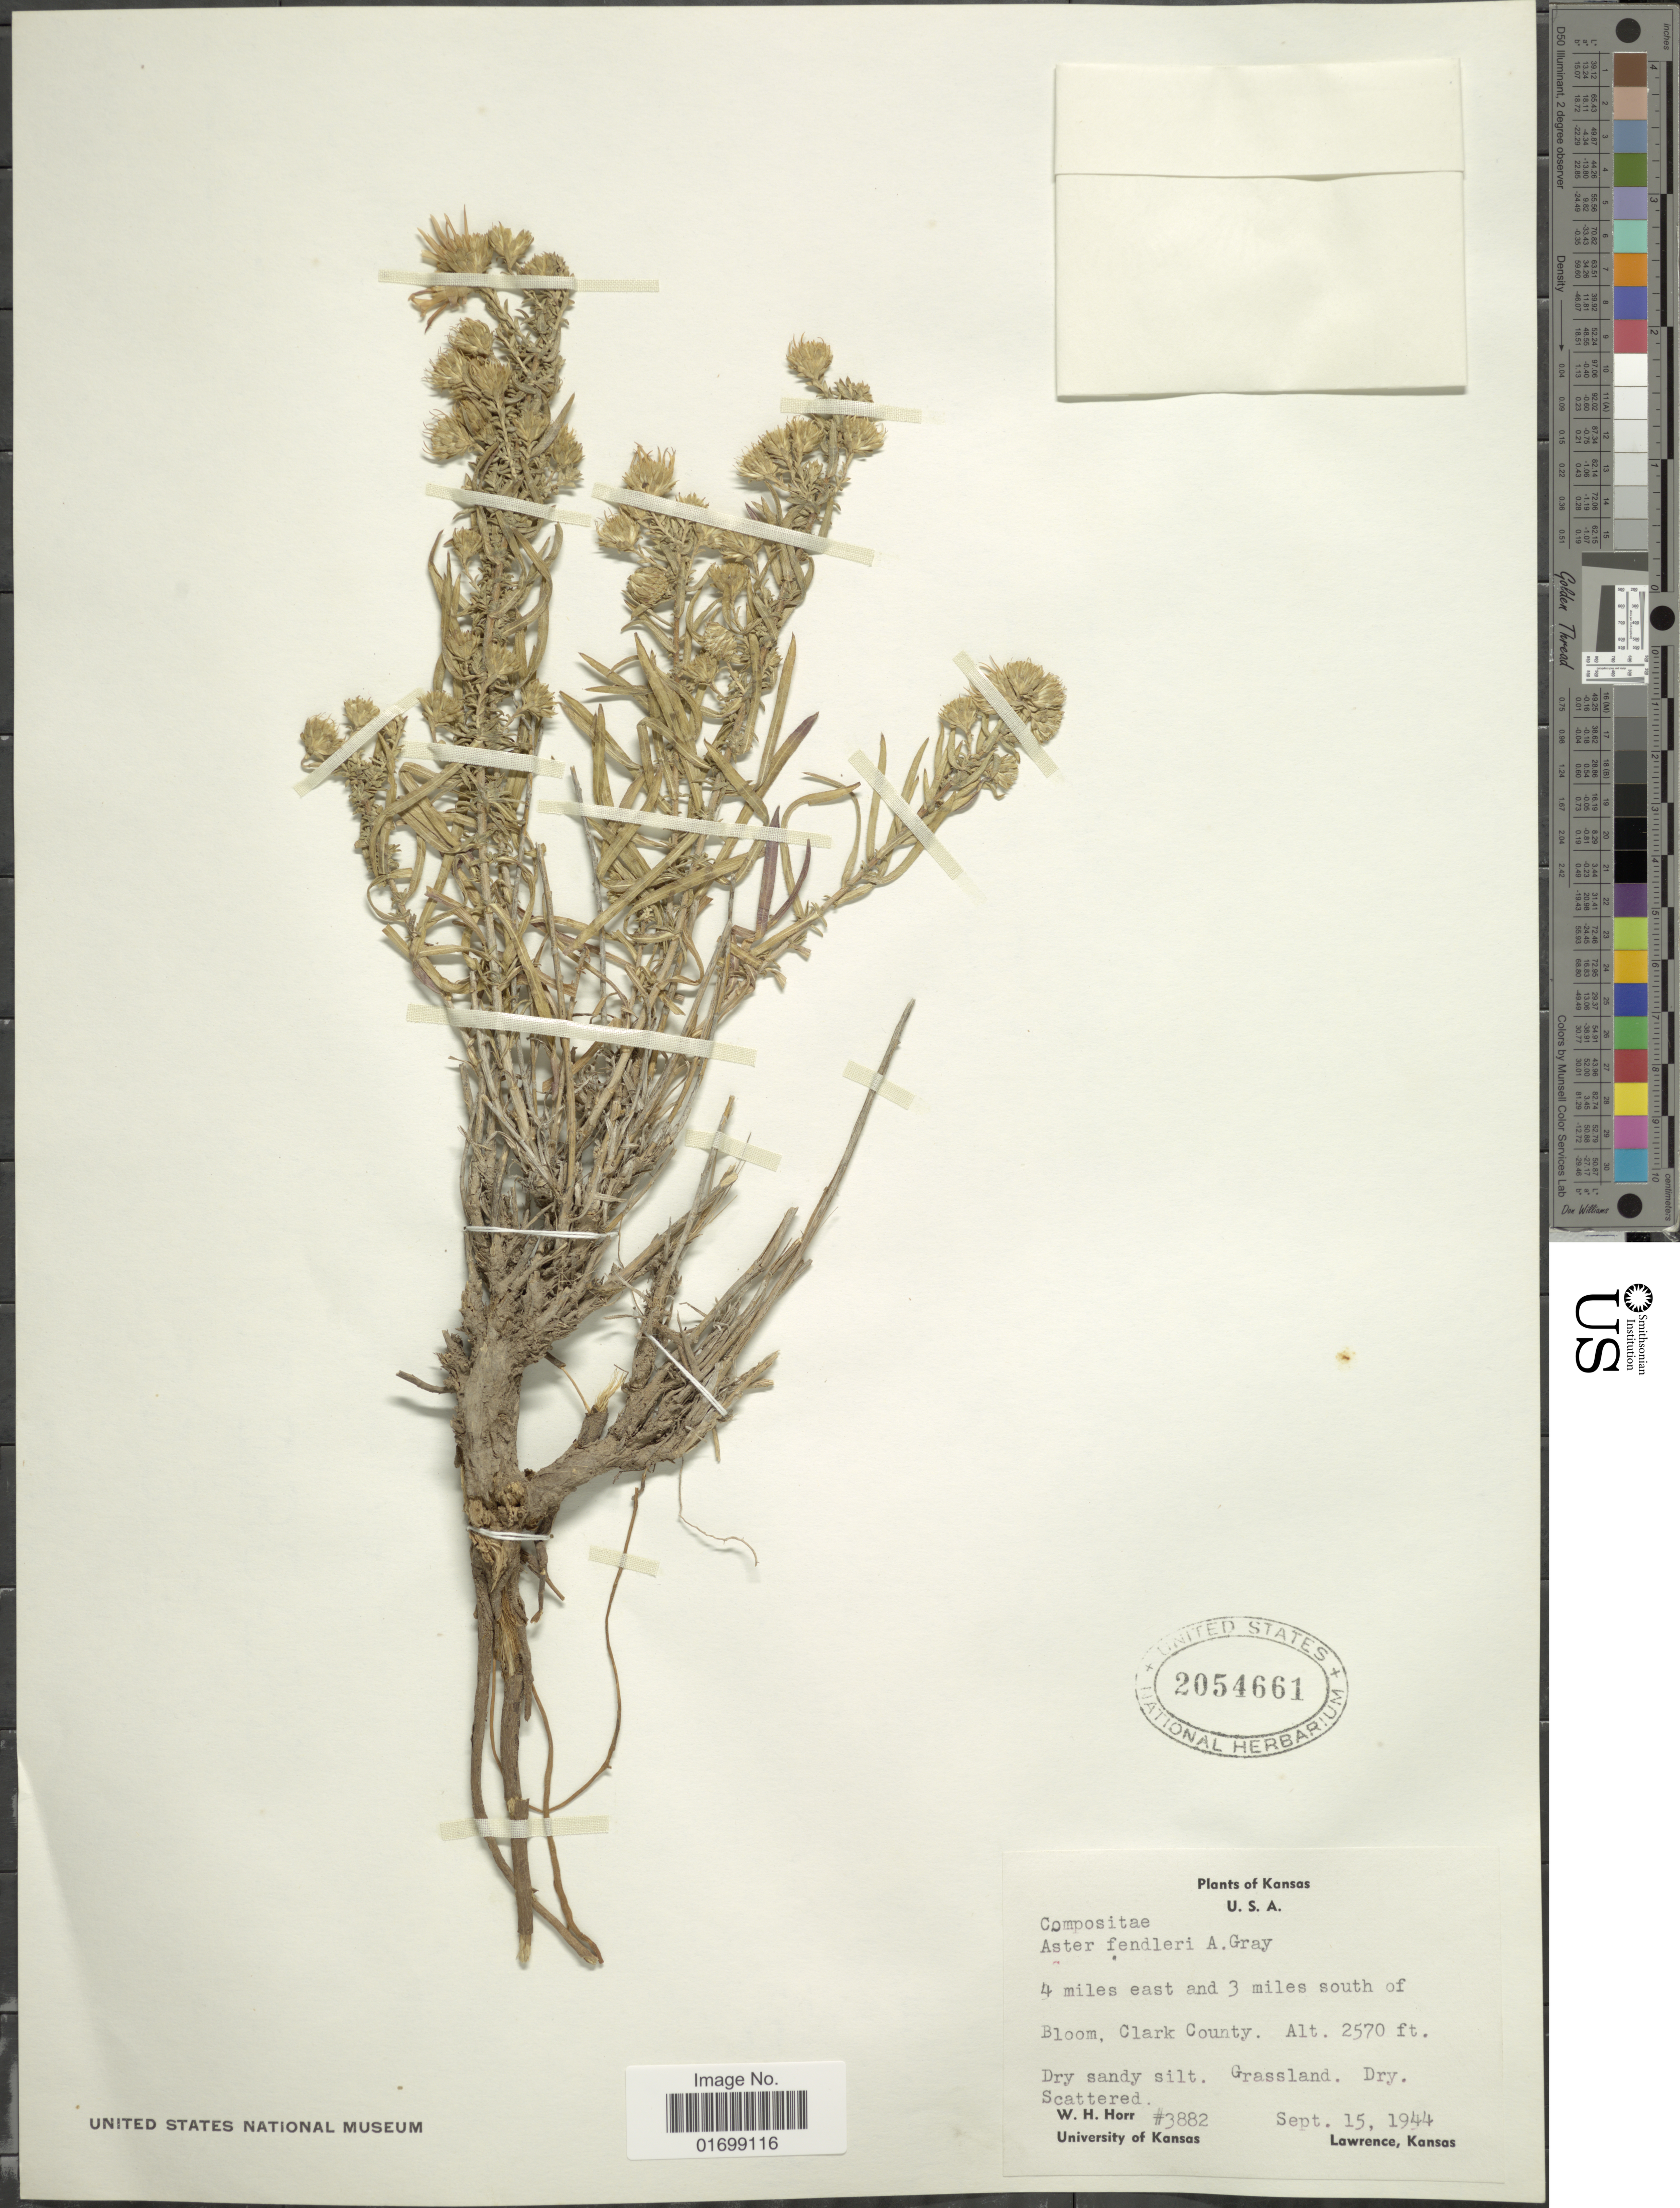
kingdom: Plantae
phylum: Tracheophyta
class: Magnoliopsida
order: Asterales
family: Asteraceae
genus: Symphyotrichum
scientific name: Symphyotrichum fendleri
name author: (A. Gray) G.L. Nesom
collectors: W. H. Horr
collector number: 3882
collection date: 1944-09-15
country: United States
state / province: Kansas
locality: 4 miles east and 3 miles south of Bloom, Clark County.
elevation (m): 783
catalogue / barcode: US 2054661